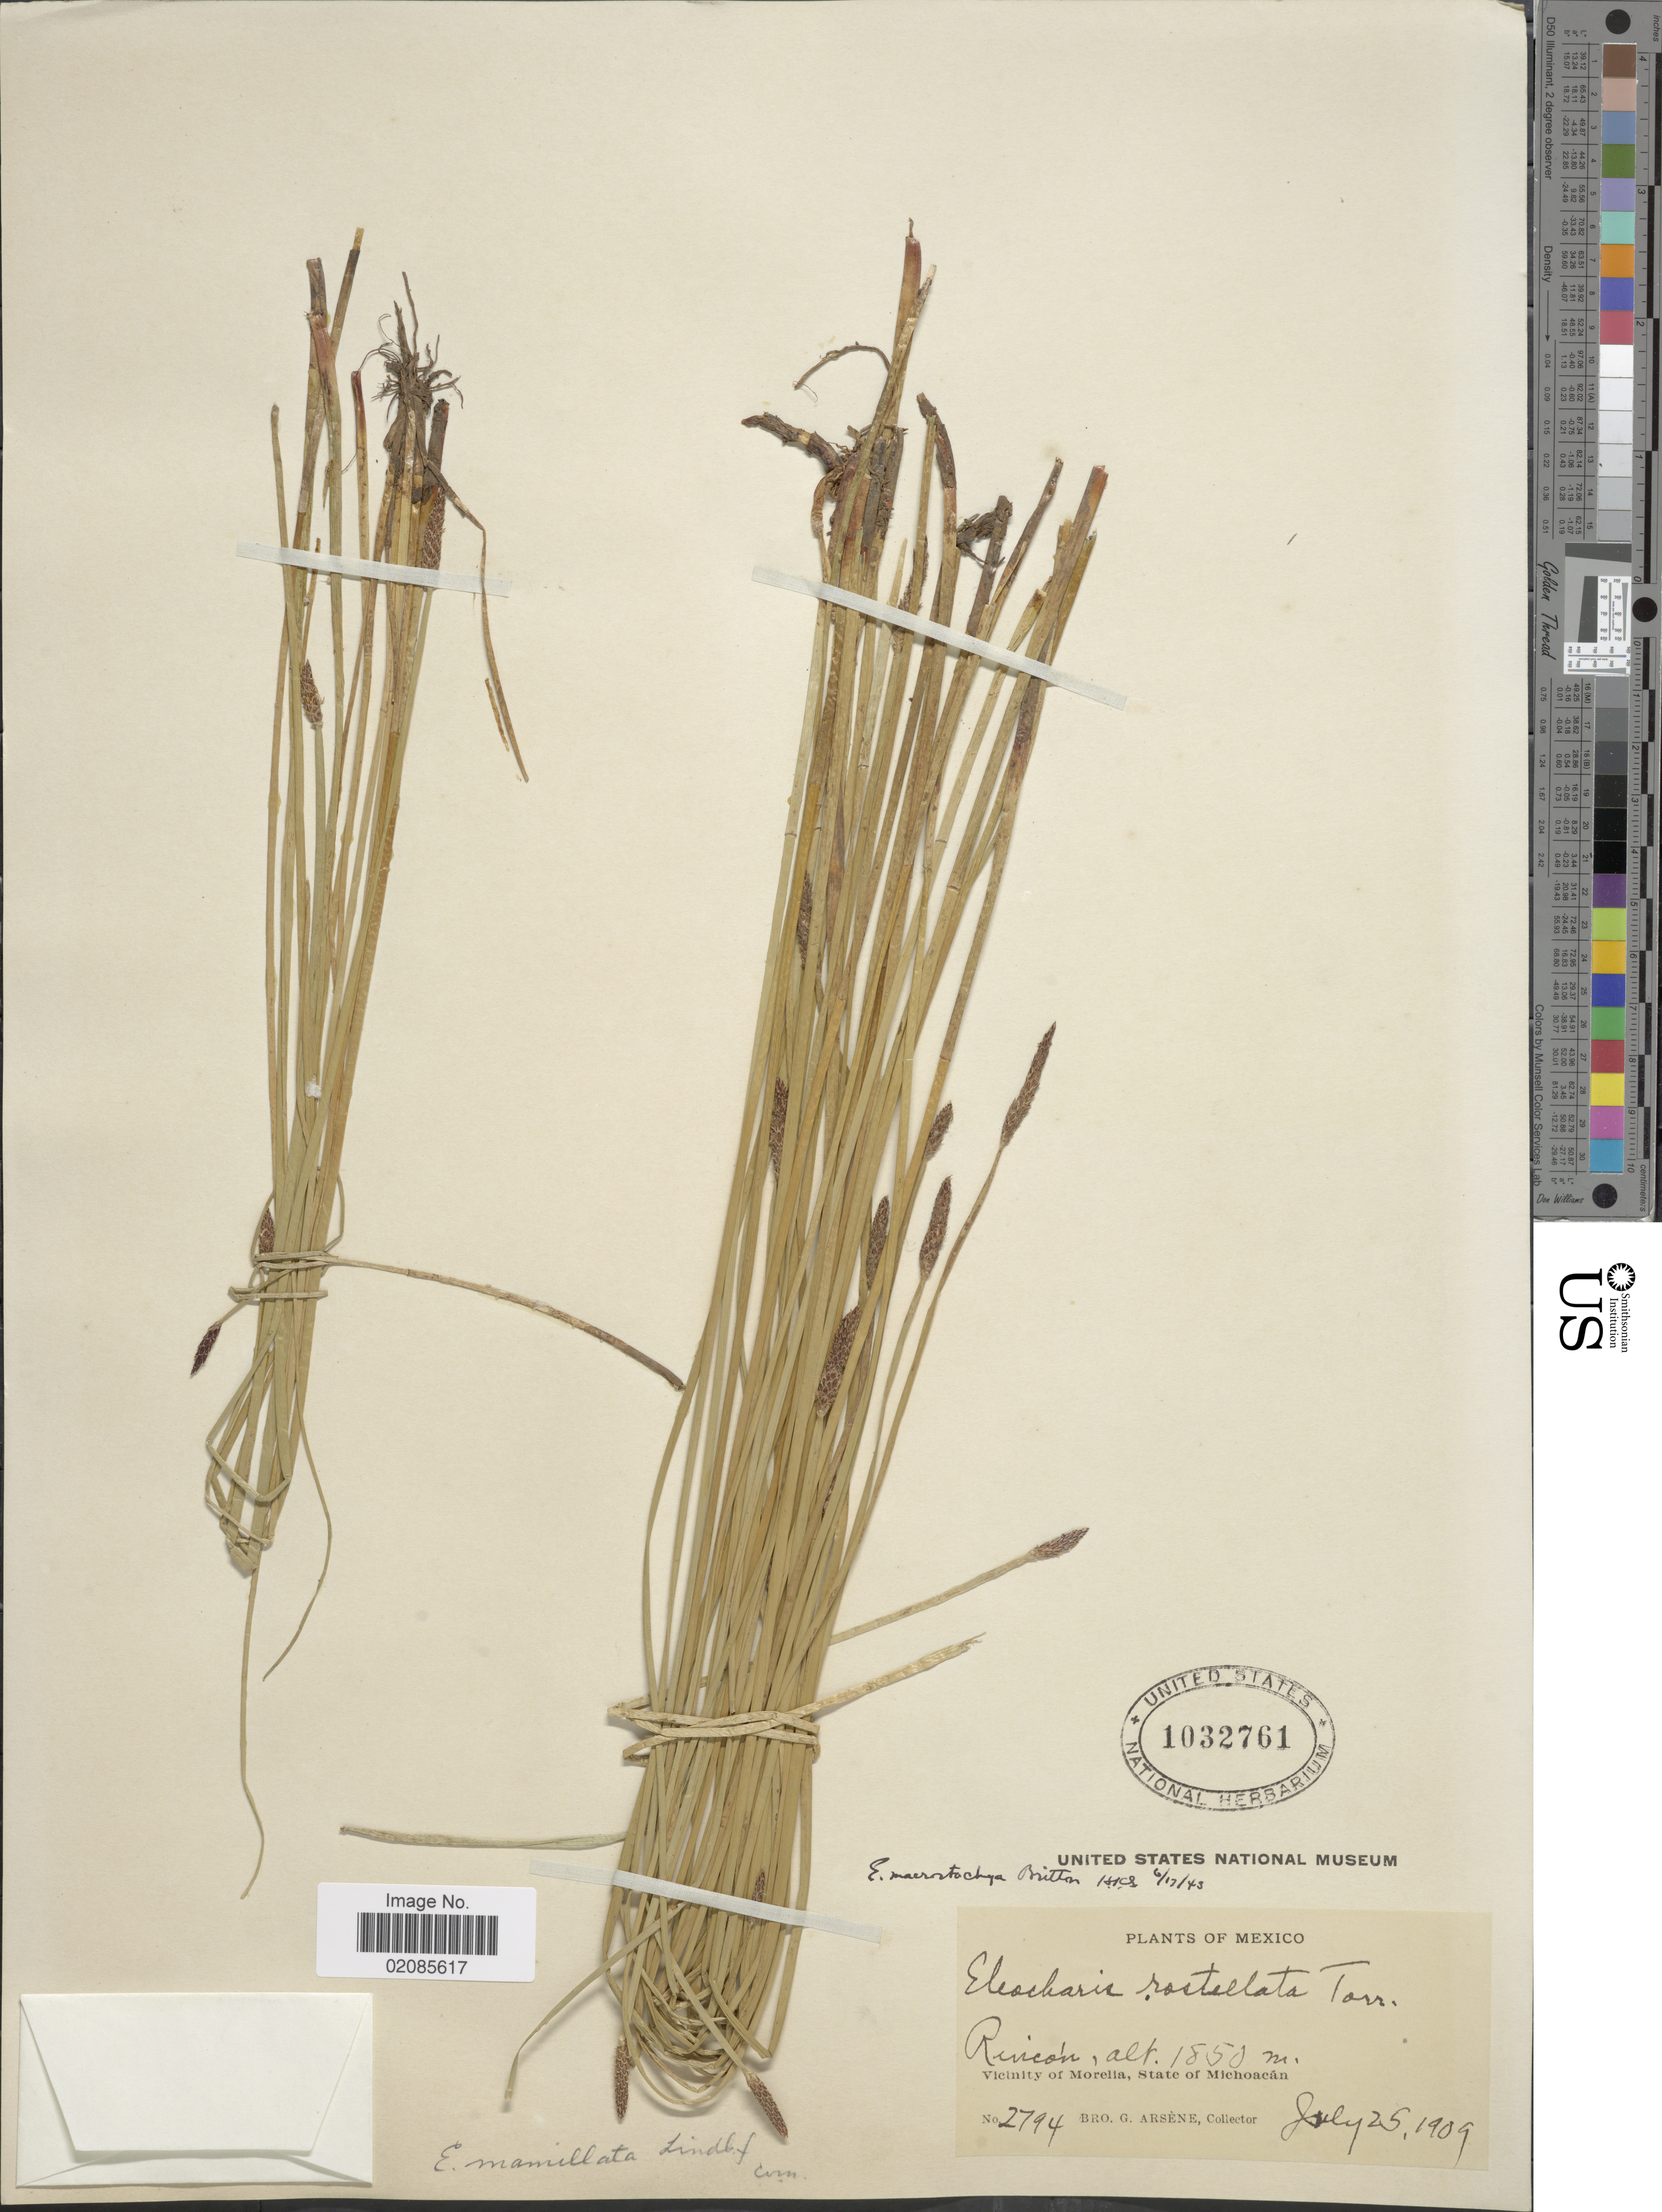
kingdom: Plantae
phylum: Tracheophyta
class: Liliopsida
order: Poales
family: Cyperaceae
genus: Eleocharis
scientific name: Eleocharis macrostachya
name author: Britton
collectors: Bro. G. Arsène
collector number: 2794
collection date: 1909-07-25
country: Mexico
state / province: Michoacán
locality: Rincón, Vicinity of Morelia.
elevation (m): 1850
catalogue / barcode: US 1032761